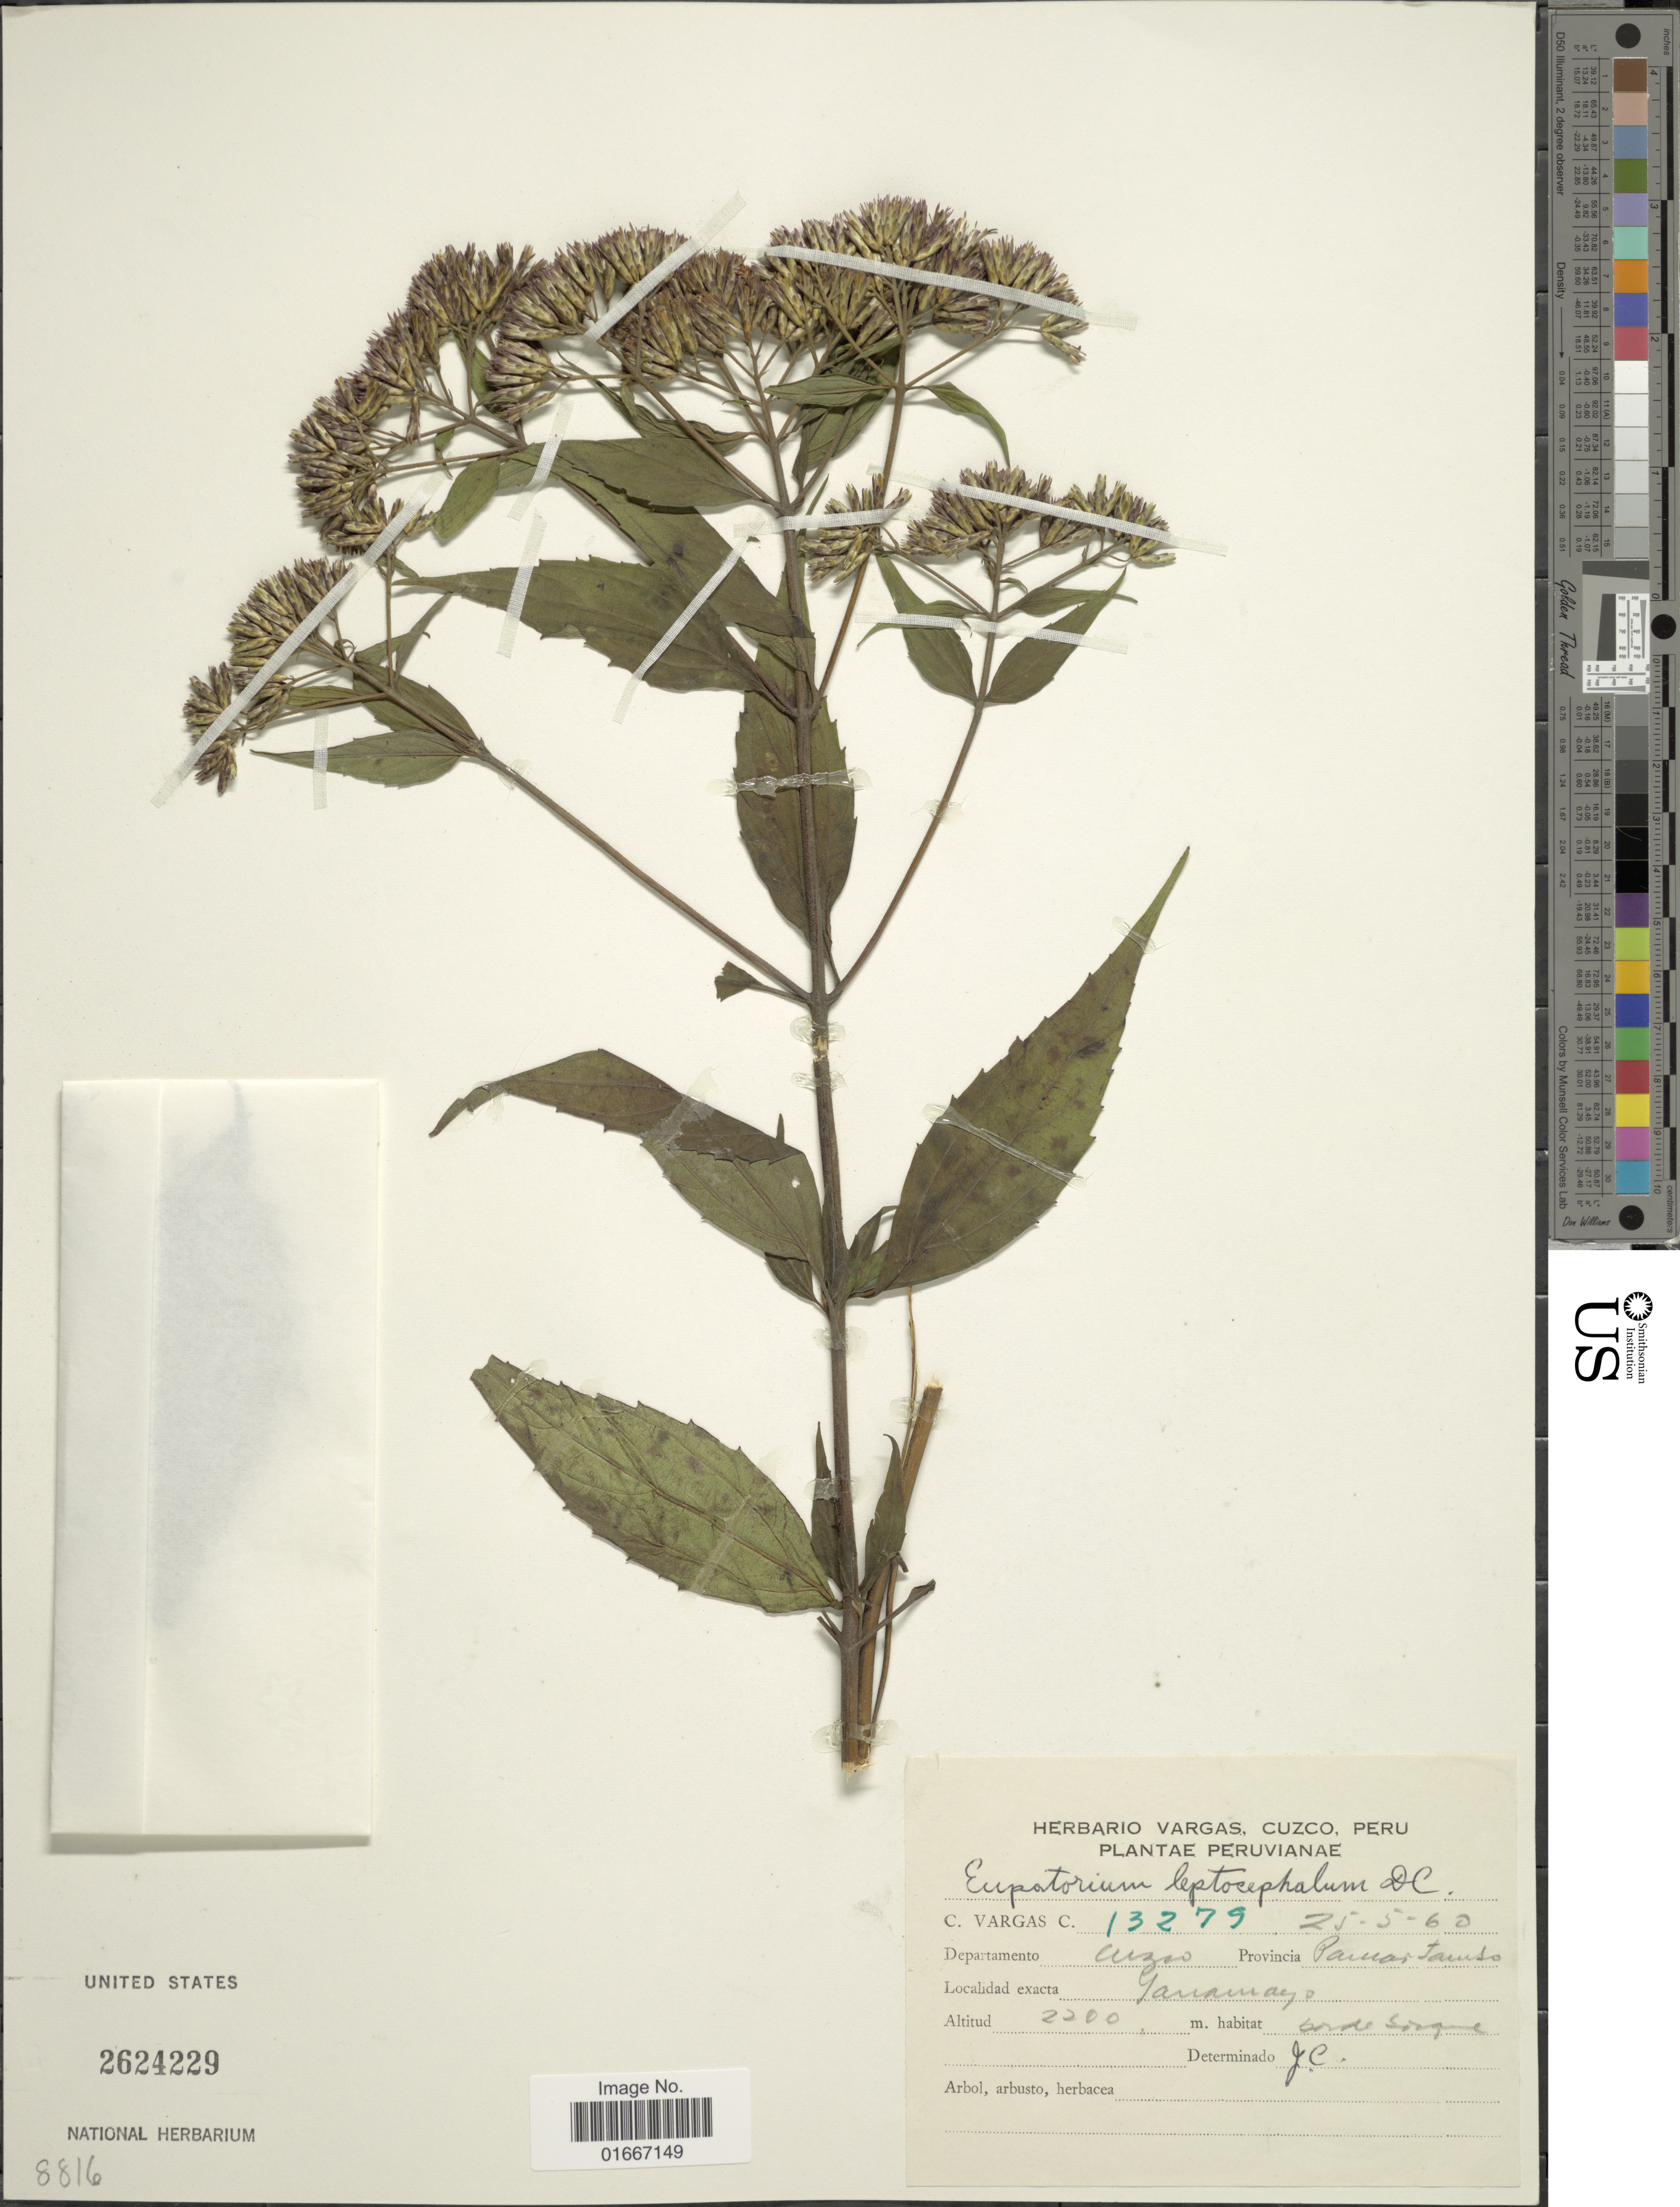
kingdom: Plantae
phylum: Tracheophyta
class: Magnoliopsida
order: Asterales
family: Asteraceae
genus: Chromolaena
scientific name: Chromolaena leptocephala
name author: (DC.) R.M. King & H. Rob.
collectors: C. Vargas Calderón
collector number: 13279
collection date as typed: Transcribed d/m/y: 25/5/60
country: Peru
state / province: Cusco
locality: Yanamayo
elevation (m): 2200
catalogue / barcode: US 2624229